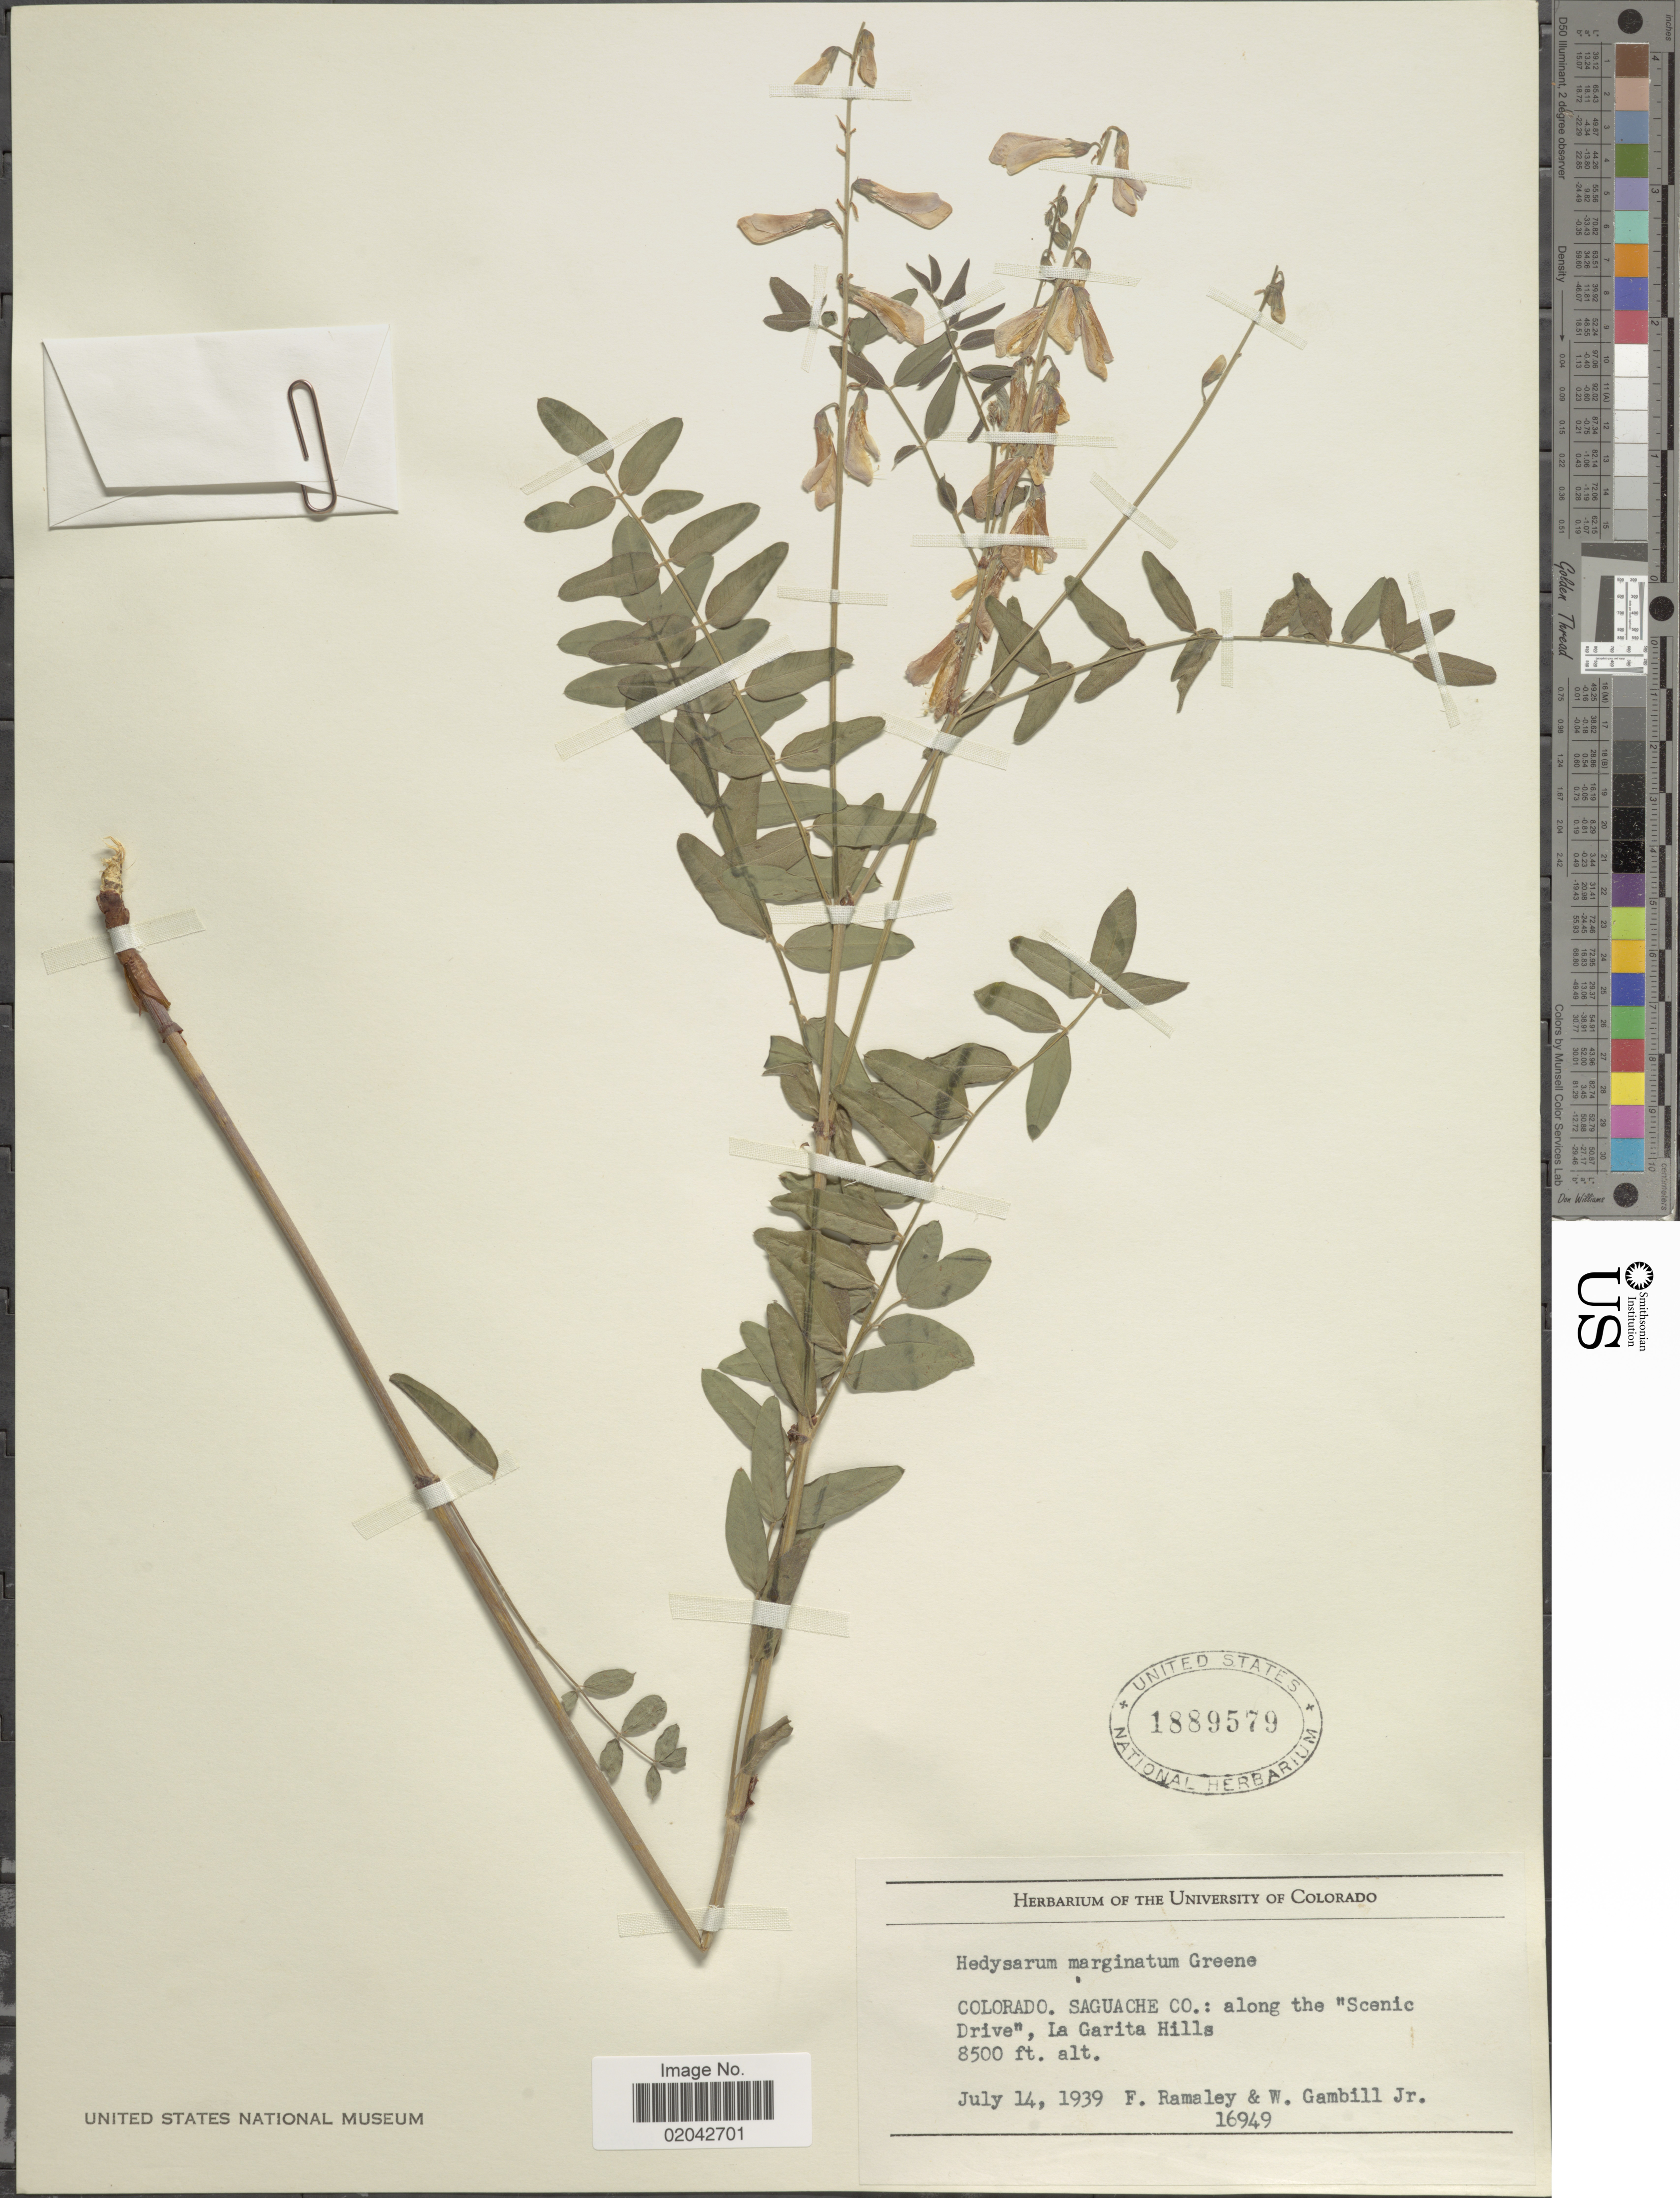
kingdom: Plantae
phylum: Tracheophyta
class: Magnoliopsida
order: Fabales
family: Fabaceae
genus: Hedysarum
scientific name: Hedysarum marginatum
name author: Greene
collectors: F. Ramaley & W. Gambill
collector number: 16949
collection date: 1939-07-14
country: United States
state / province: Colorado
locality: Saguache Co.: along the "Scenic Drive", La Garita Hills.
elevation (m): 2591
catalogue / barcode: US 188579